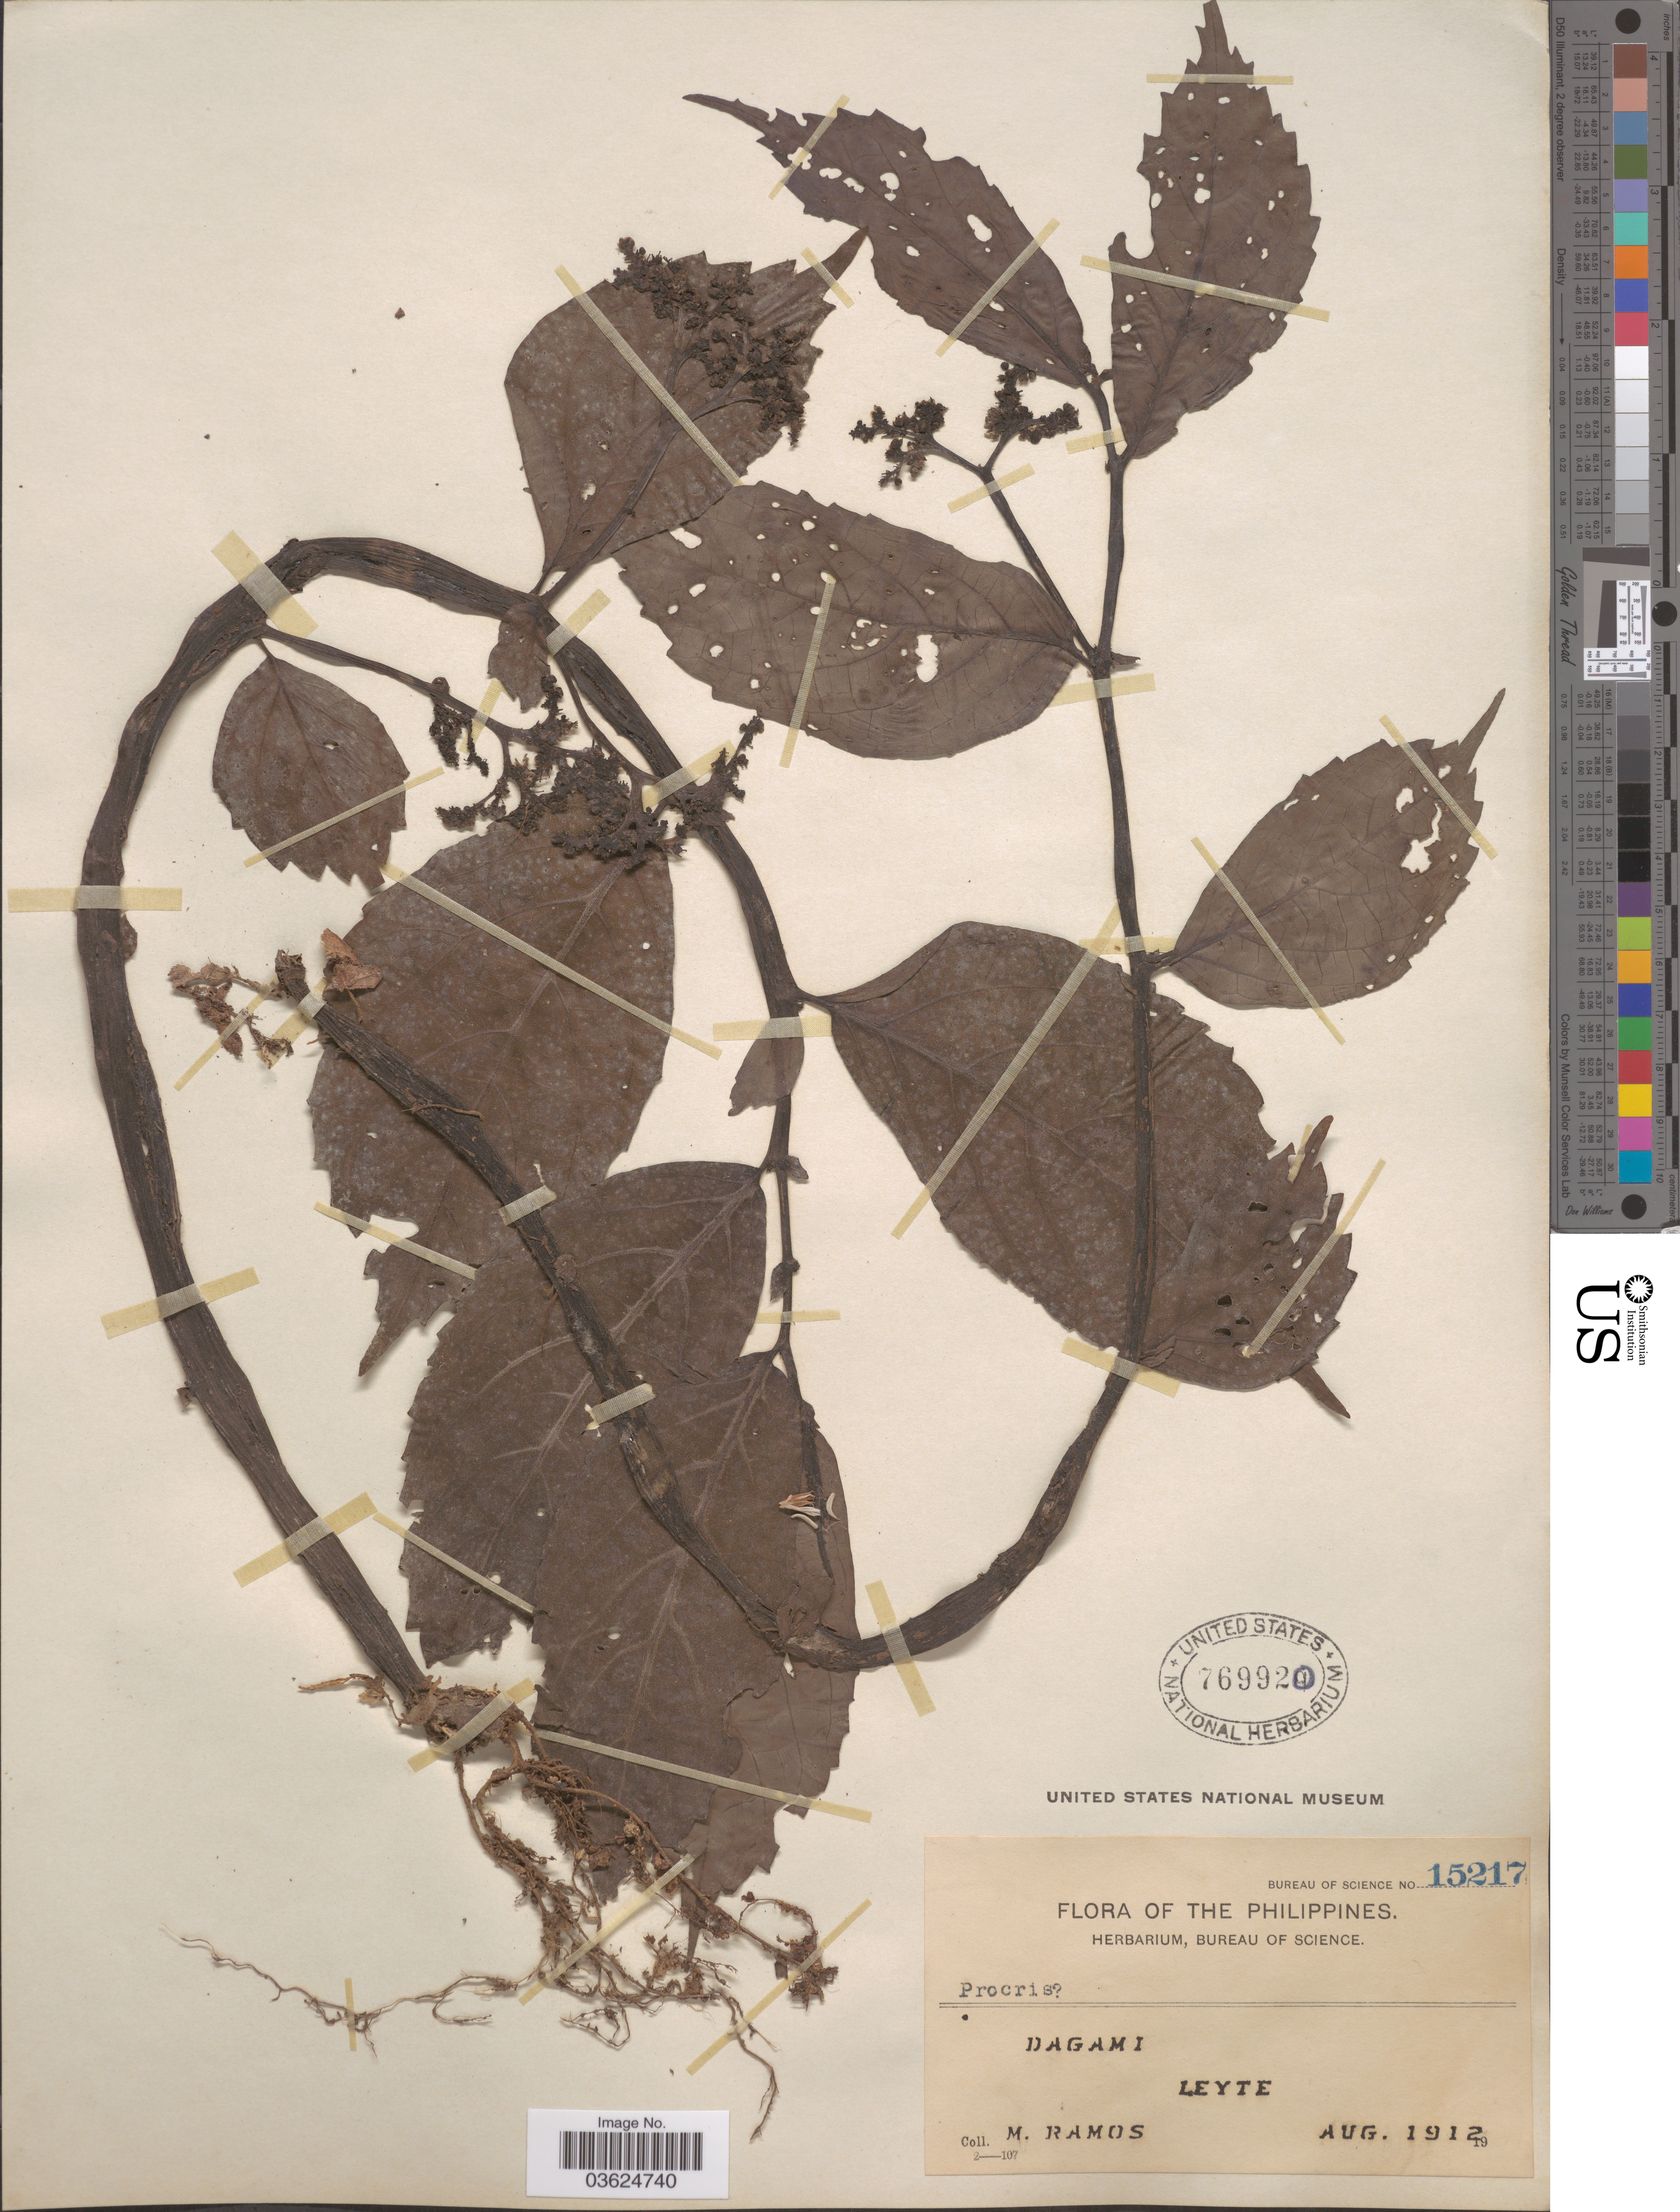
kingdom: Plantae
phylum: Tracheophyta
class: Magnoliopsida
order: Rosales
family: Urticaceae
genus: Procris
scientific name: Procris sp.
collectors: M. Ramos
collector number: Bureau of Science 15217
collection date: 1912-08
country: Philippines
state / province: Eastern Visayas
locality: Dagami. Leyte.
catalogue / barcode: US 769920